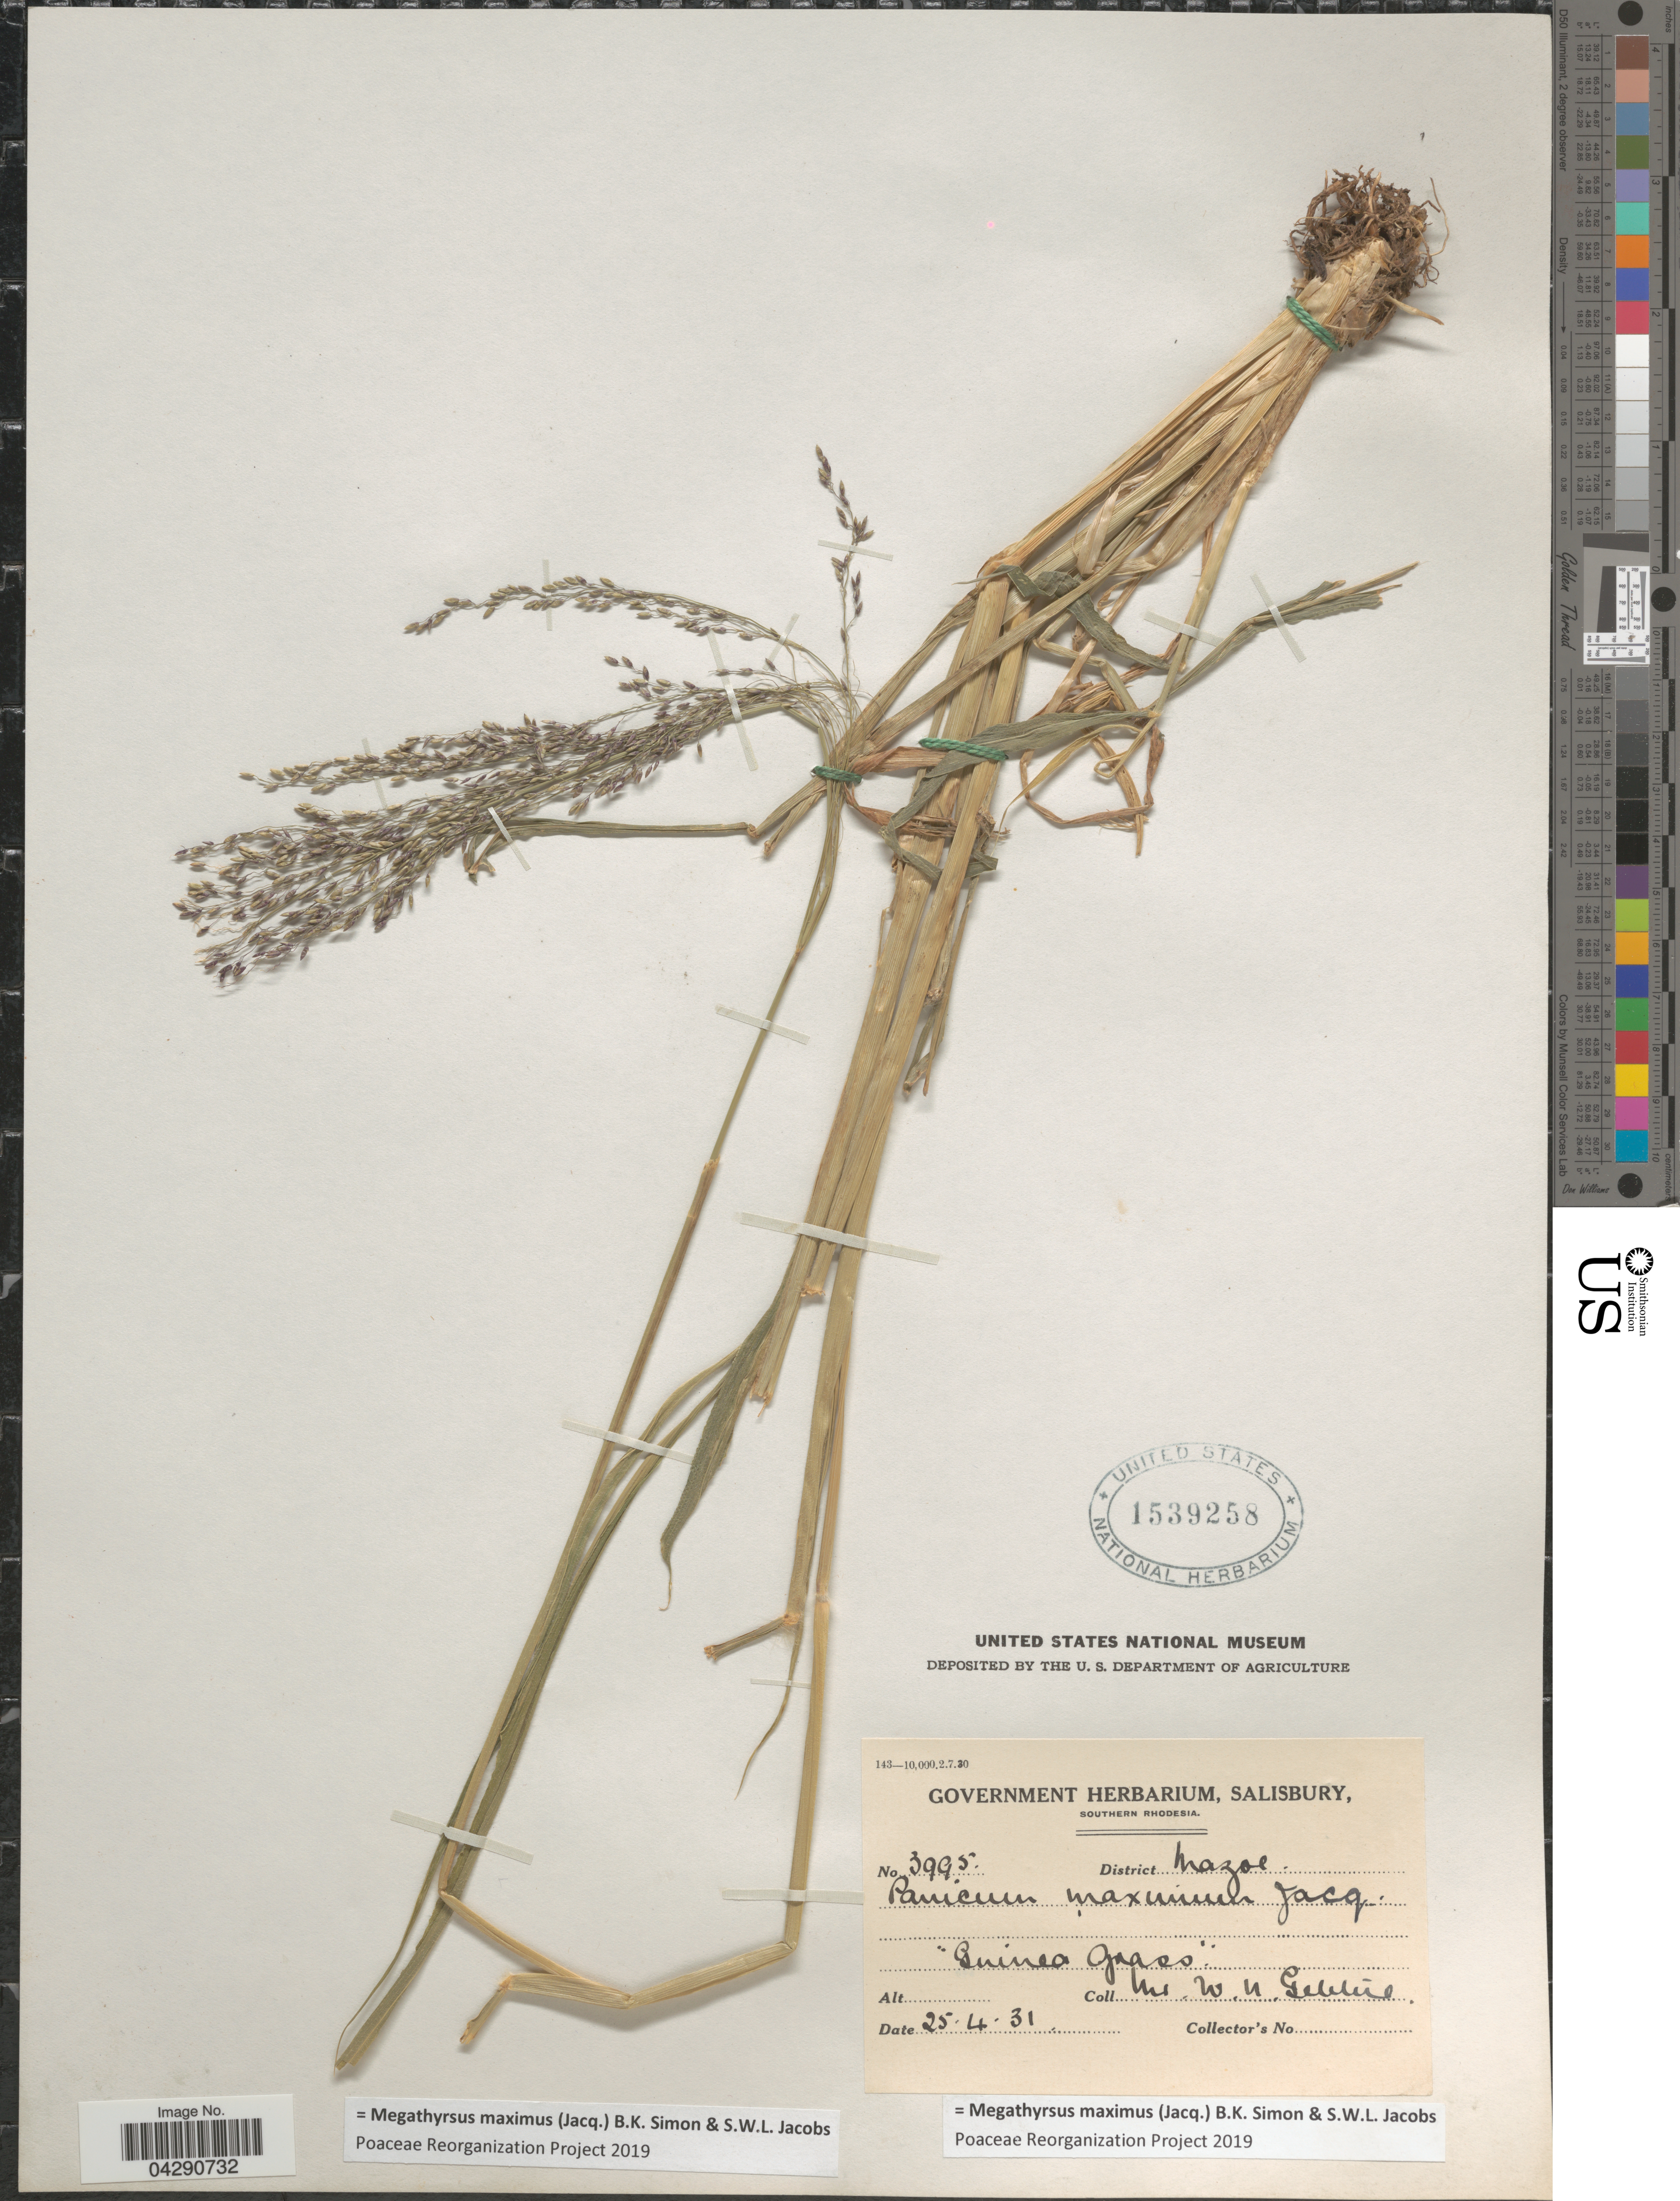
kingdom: Plantae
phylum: Tracheophyta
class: Liliopsida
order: Poales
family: Poaceae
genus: Megathyrsus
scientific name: Megathyrsus maximus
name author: (Jacq.) B.K. Simon & S.W.L. Jacobs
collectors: W. Gebbie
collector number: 3995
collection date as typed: Transcribed d/m/y: 25/4/31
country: Zimbabwe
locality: Southern Rhodesia. District Mazoe.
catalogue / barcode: US 1539258